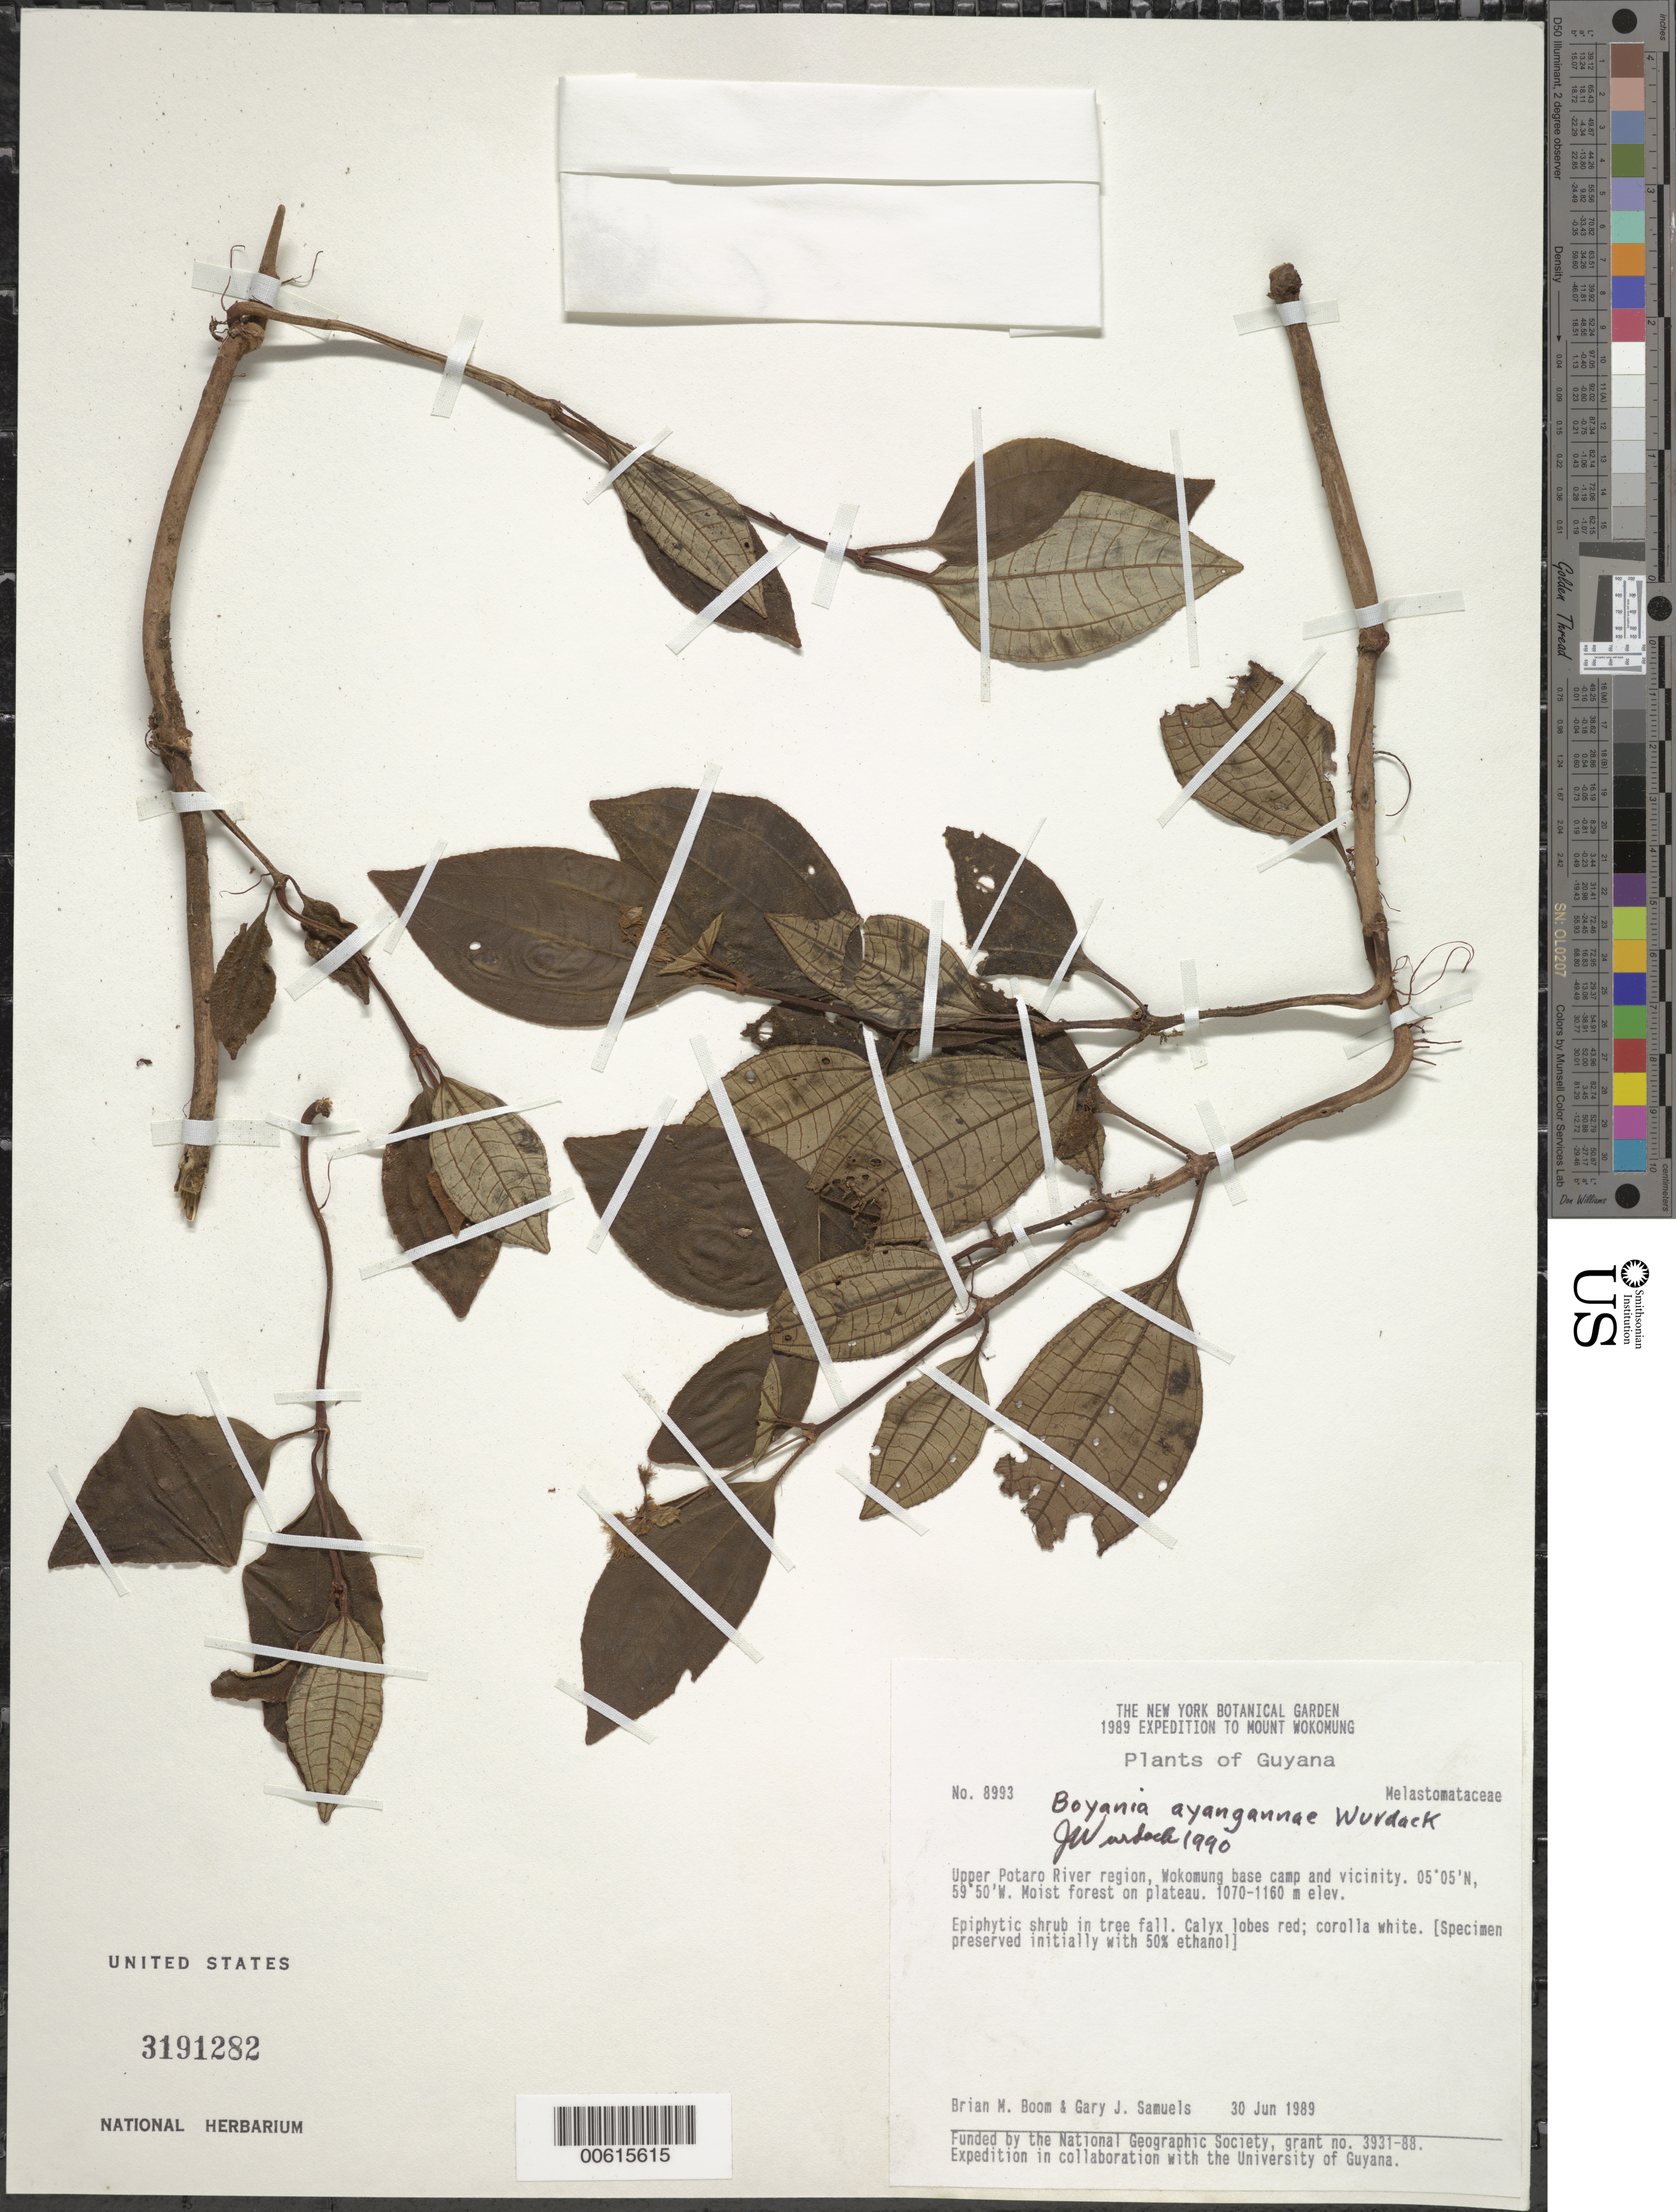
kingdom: Plantae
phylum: Tracheophyta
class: Magnoliopsida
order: Myrtales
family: Melastomataceae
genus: Boyania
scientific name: Boyania ayangannae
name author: Wurdack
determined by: Wurdack, John J., (US), US (UNITED STATES)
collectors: B. M. Boom & G. Samuels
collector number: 8993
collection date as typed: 30-Jun-89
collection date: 1989-06-30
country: Guyana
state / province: Potaro-Siparuni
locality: Wokomung, base camp & vic., upper Potaro River region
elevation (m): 1070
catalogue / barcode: US 3191282